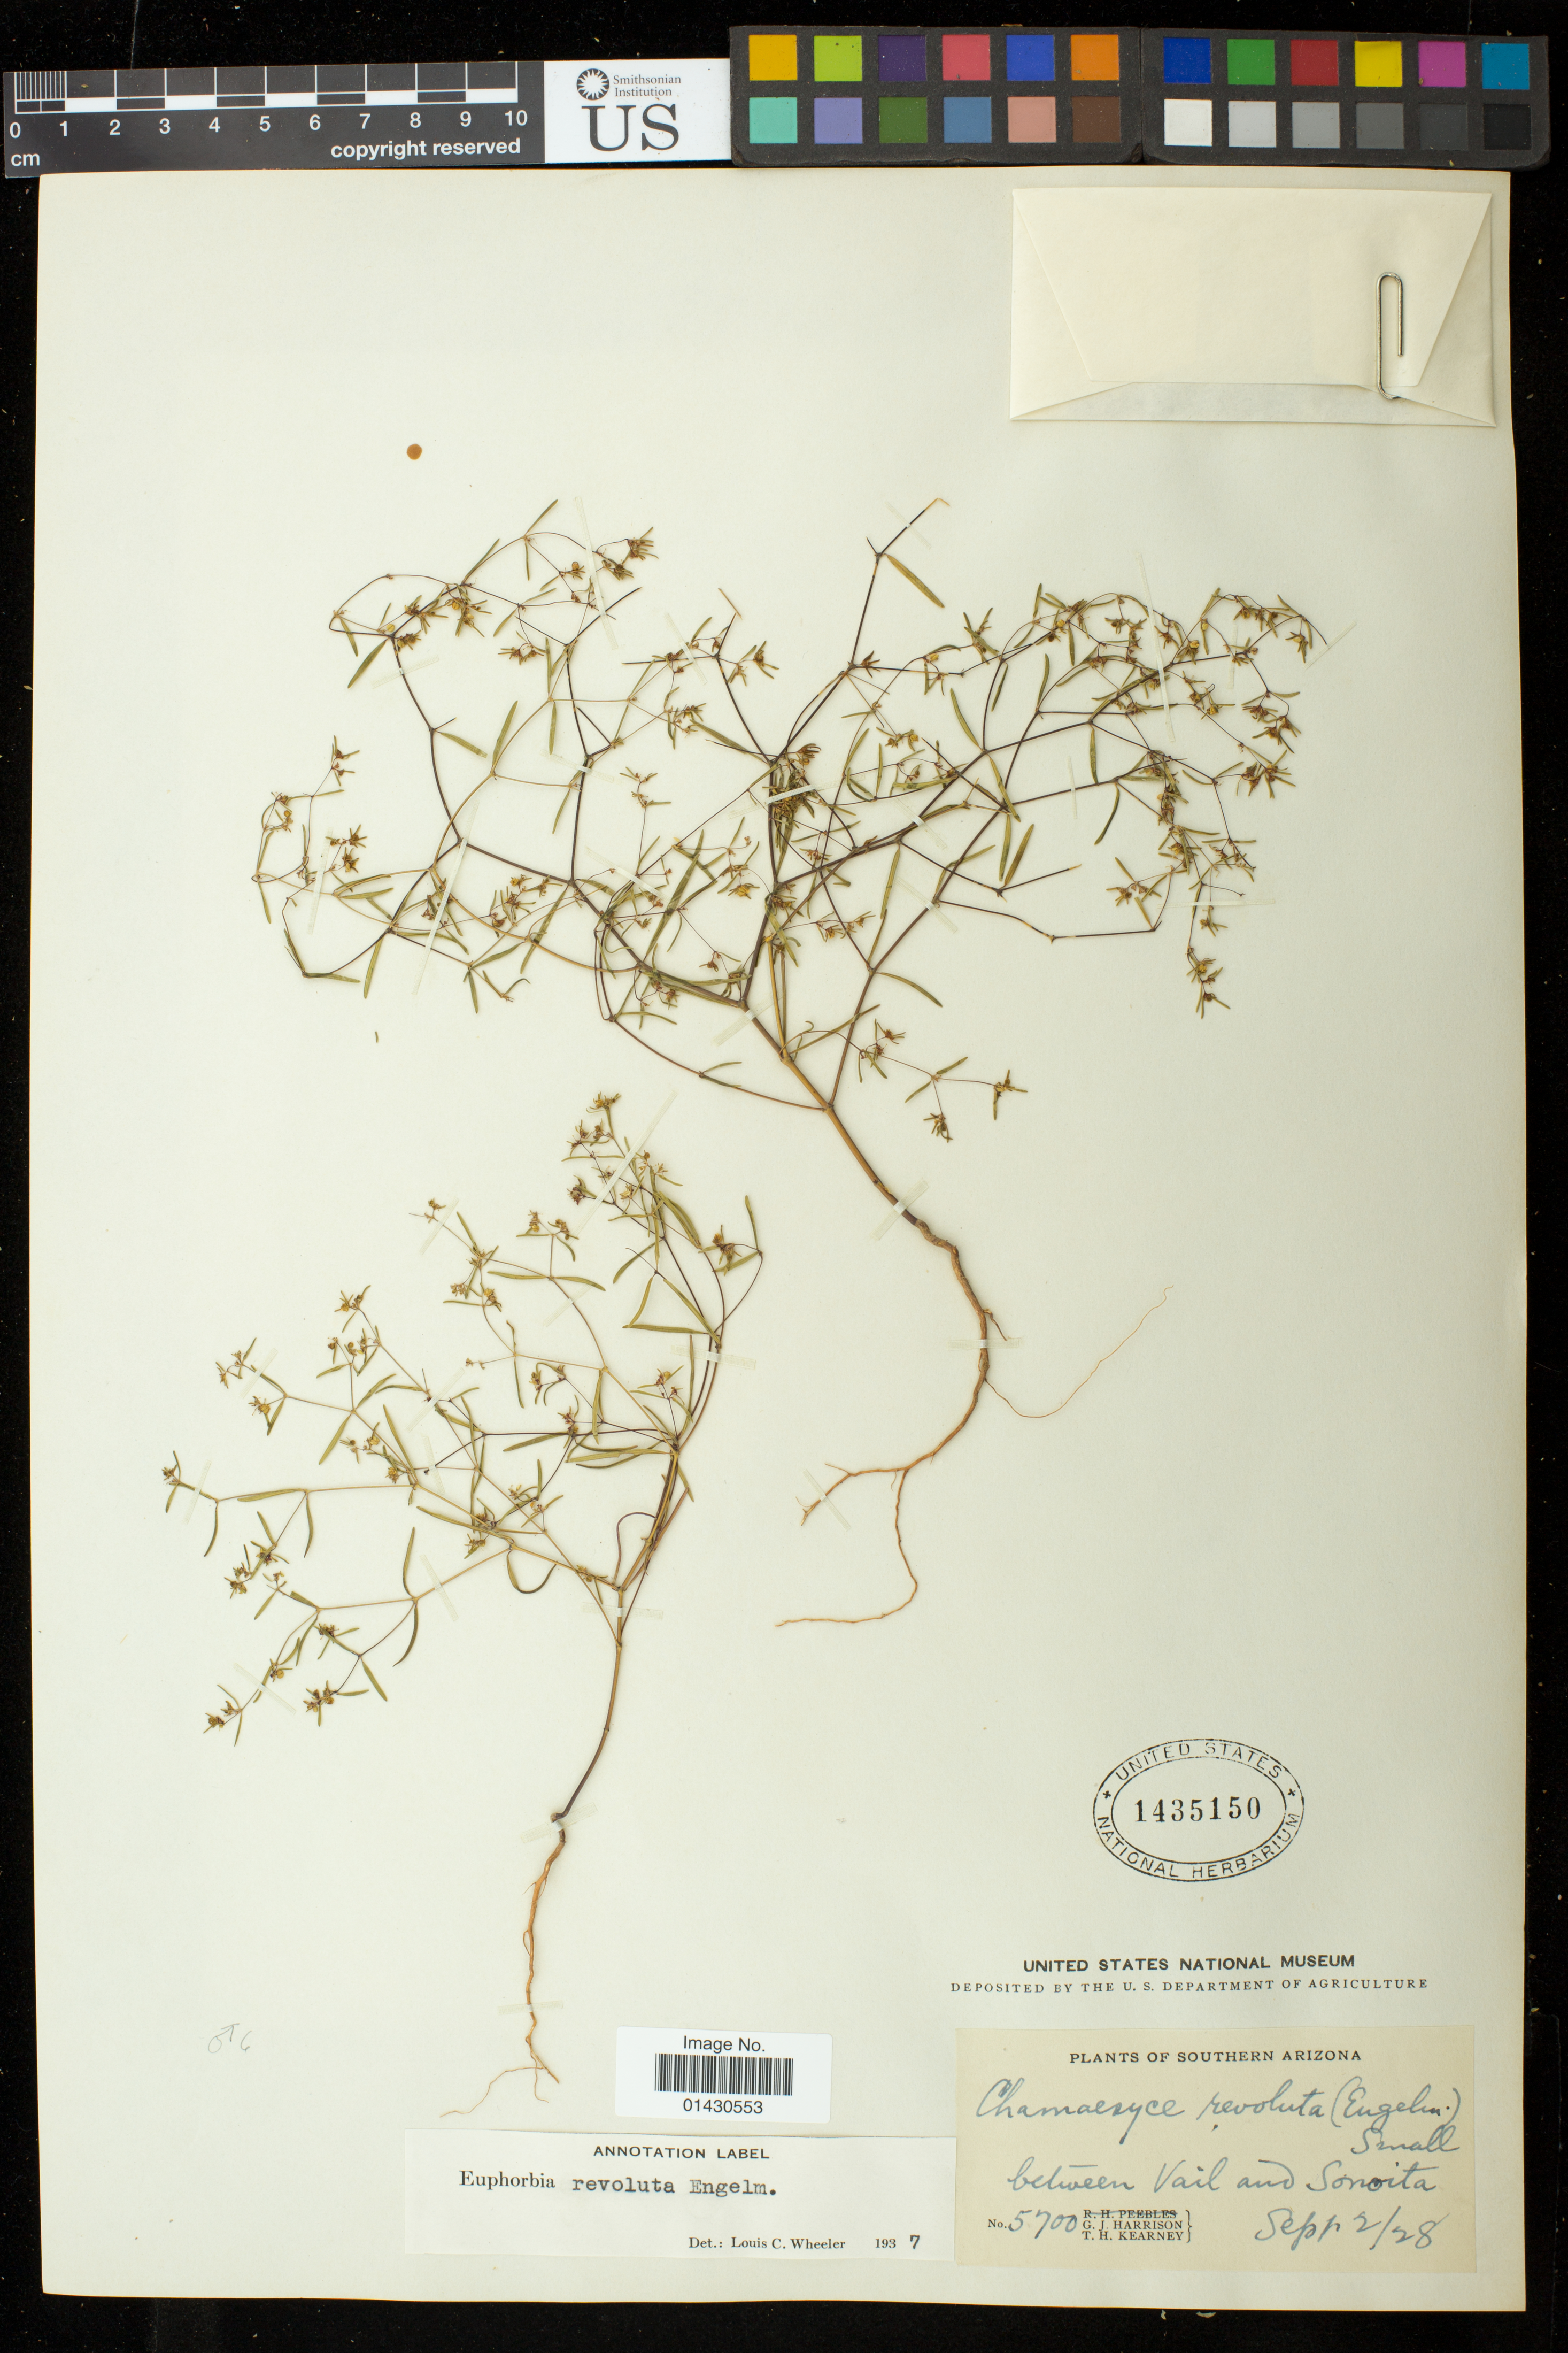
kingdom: Plantae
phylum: Tracheophyta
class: Magnoliopsida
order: Malpighiales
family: Euphorbiaceae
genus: Euphorbia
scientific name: Euphorbia revoluta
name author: Engelm. in Emory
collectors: G. J. Harrison & T. H. Kearney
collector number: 5700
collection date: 1928-09-02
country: United States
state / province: Arizona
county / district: Pima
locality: Between Vail and Sonoita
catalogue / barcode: US 1435150